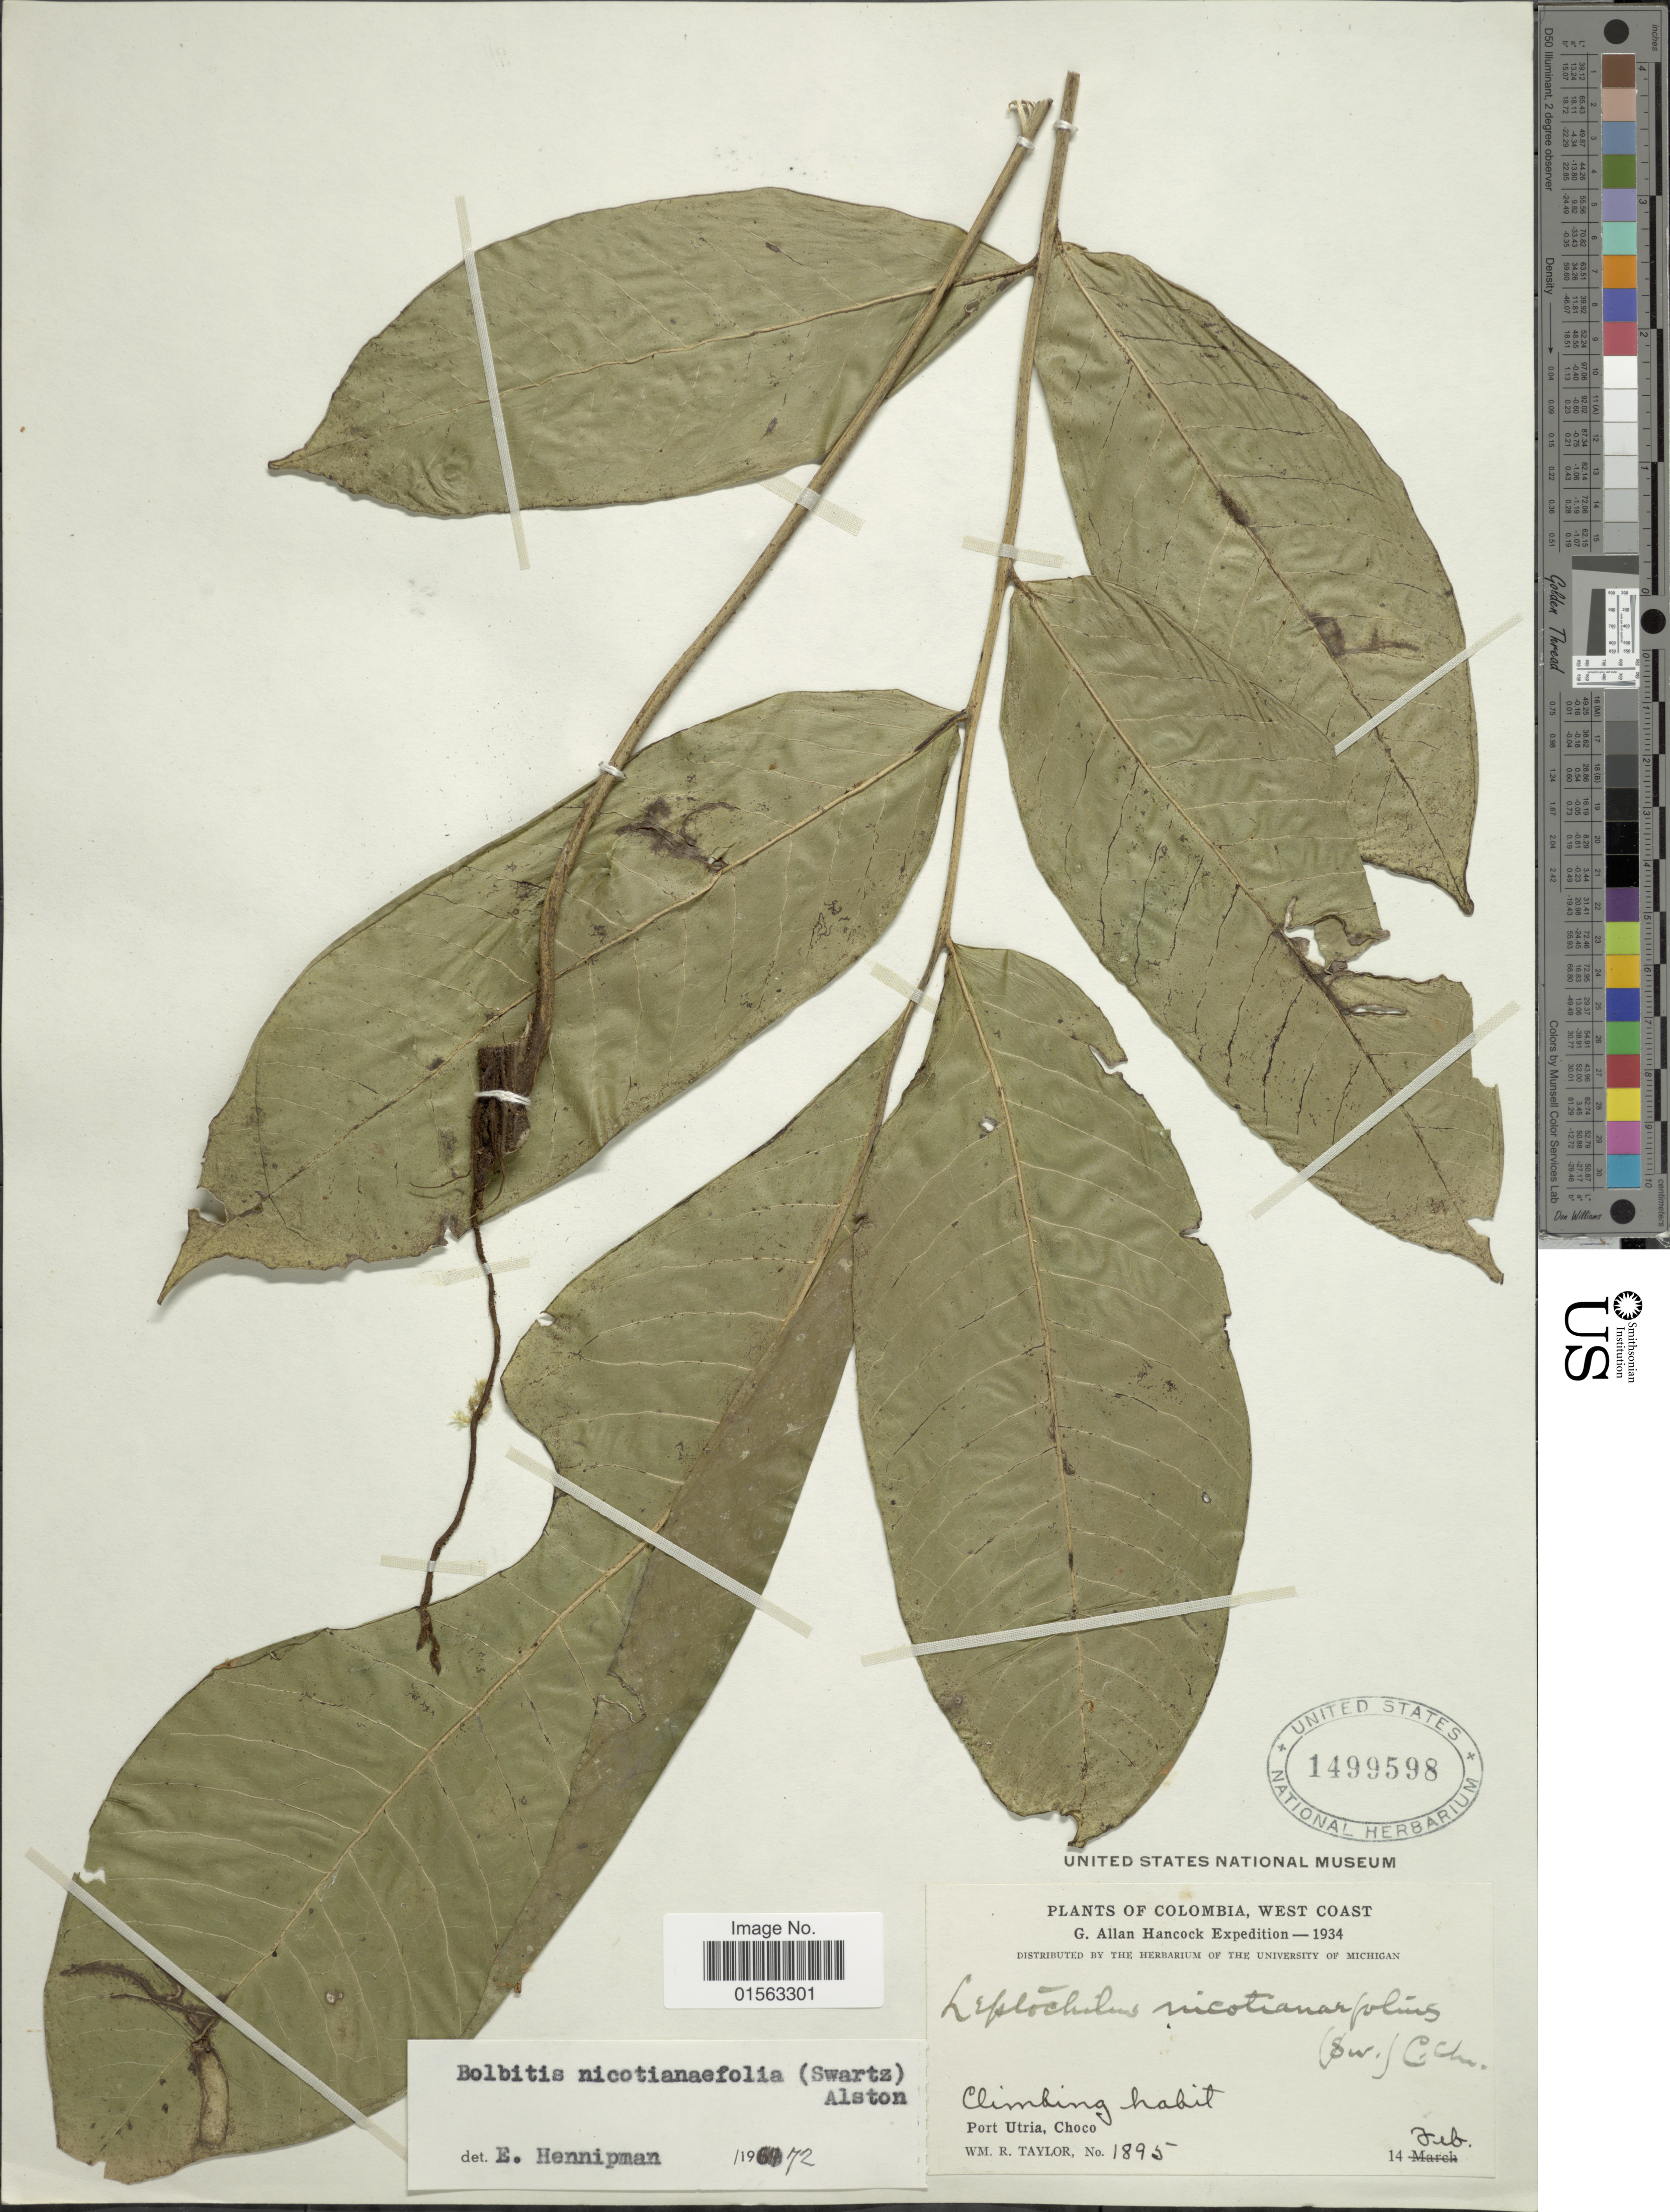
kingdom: Plantae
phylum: Tracheophyta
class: Polypodiopsida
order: Polypodiales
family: Dryopteridaceae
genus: Mickelia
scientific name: Mickelia nicotianifolia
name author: (Sw.) R.C. Moran et al.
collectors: W. R. Taylor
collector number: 1895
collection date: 1935-02-14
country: Colombia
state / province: Chocó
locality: Colombia, West Coast, Port Utria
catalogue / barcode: US 1499598